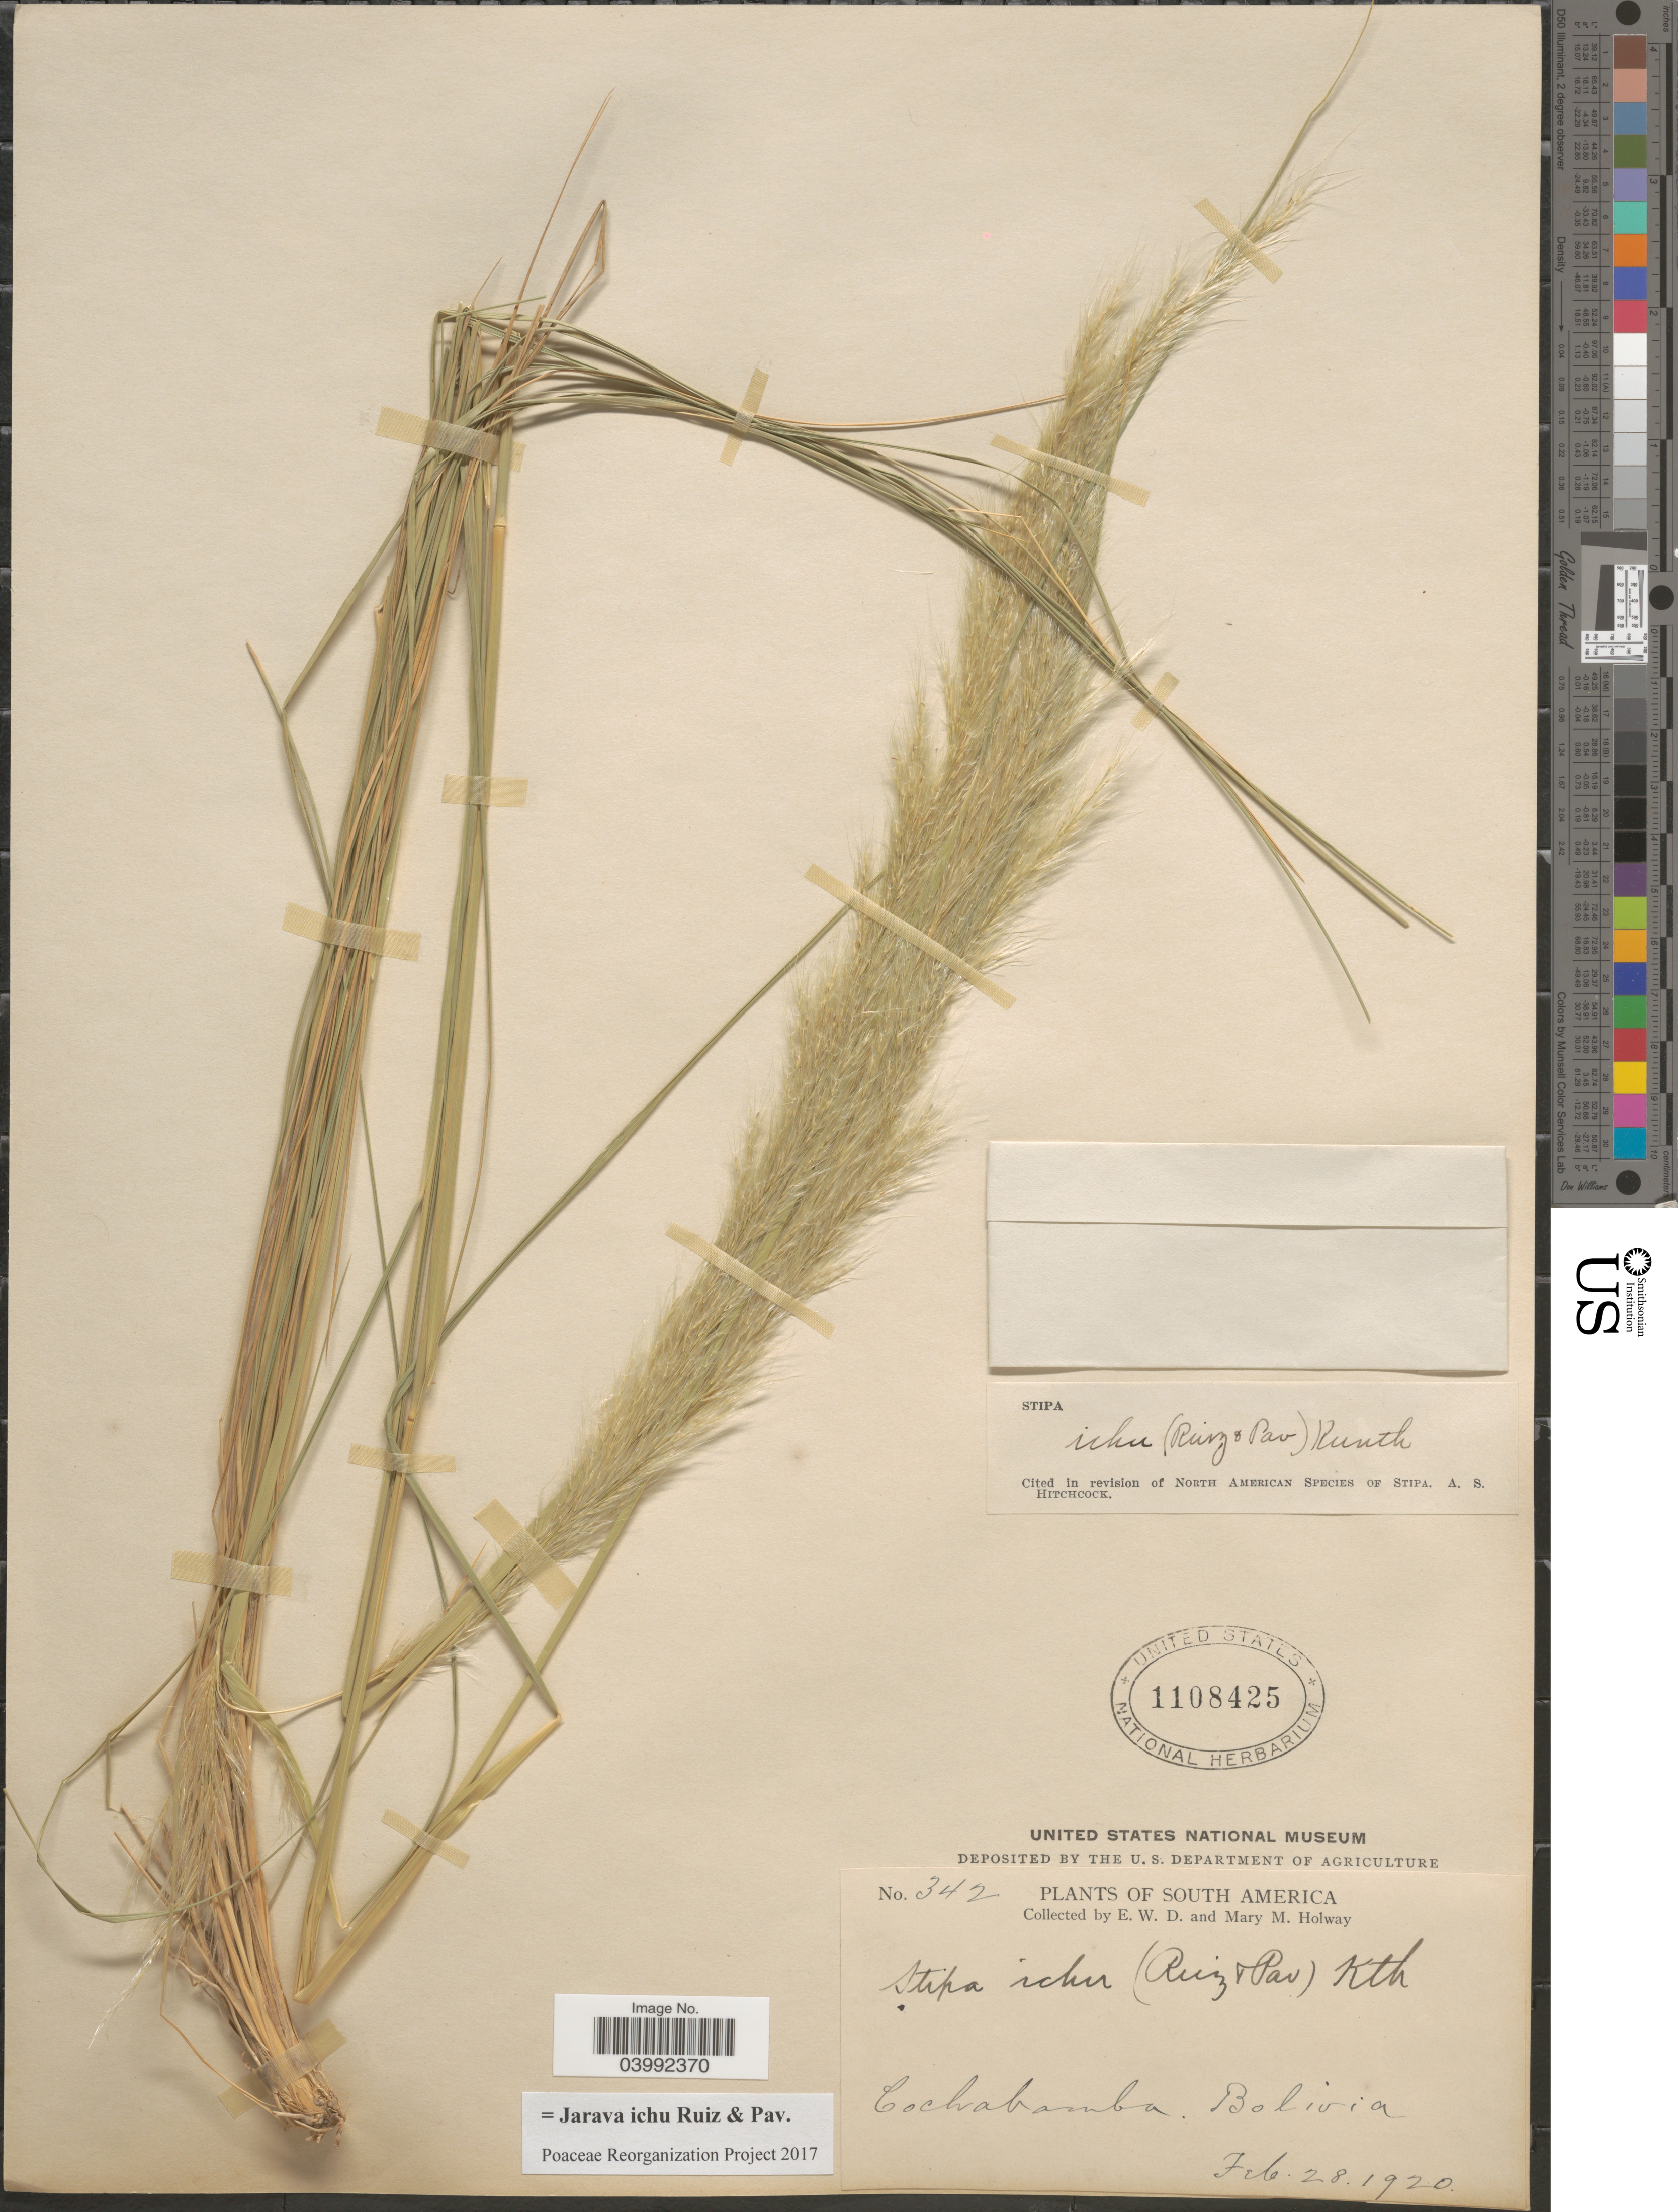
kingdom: Plantae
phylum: Tracheophyta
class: Liliopsida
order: Poales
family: Poaceae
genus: Jarava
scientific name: Jarava ichu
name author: Ruiz & Pav.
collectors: E. W. D. Holway & M. M. Holway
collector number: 342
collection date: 1920-02-28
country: Bolivia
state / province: Cochabamba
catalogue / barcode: US 1108425